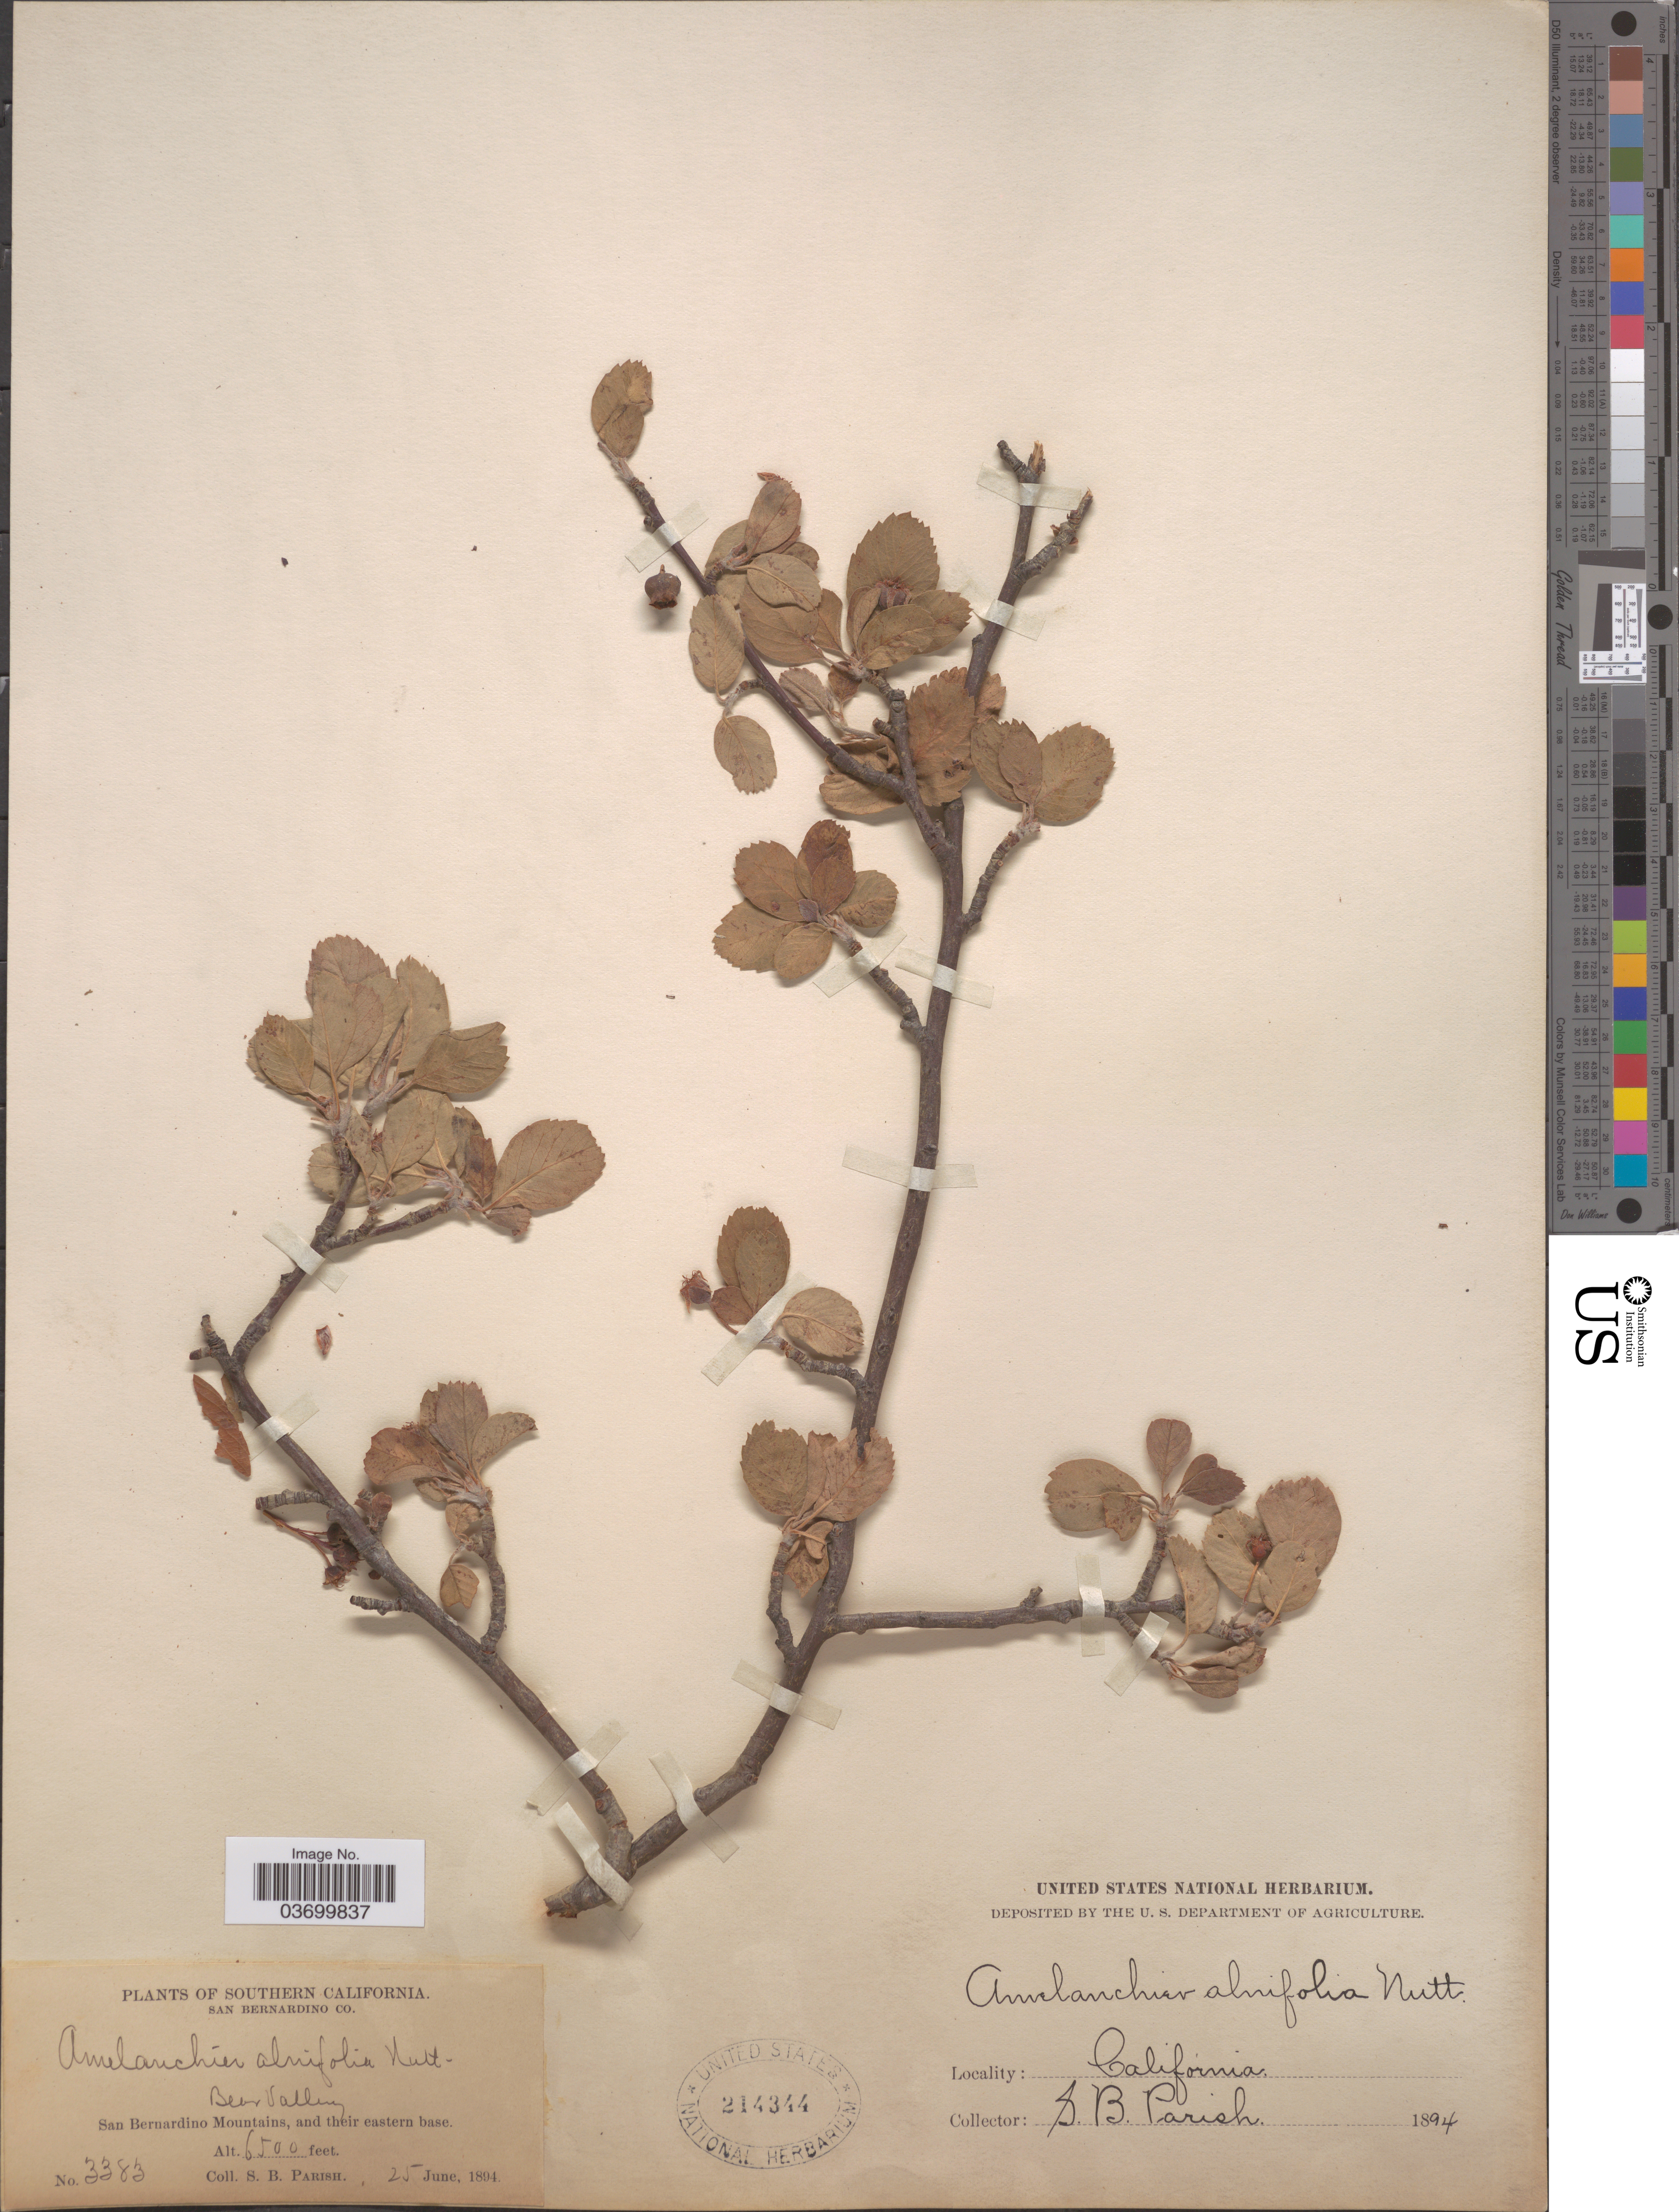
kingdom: Plantae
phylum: Tracheophyta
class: Magnoliopsida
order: Rosales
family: Rosaceae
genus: Amelanchier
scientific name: Amelanchier alnifolia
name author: (Nutt.) Nutt. ex M. Roem.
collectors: S. B. Parish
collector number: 3383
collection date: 1894-06-25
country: United States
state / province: California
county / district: San Bernardino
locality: Southern California. San Bernardino Co. Bear Valley. San Bernardino Mountains, and their eastern base.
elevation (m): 1981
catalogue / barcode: US 214344